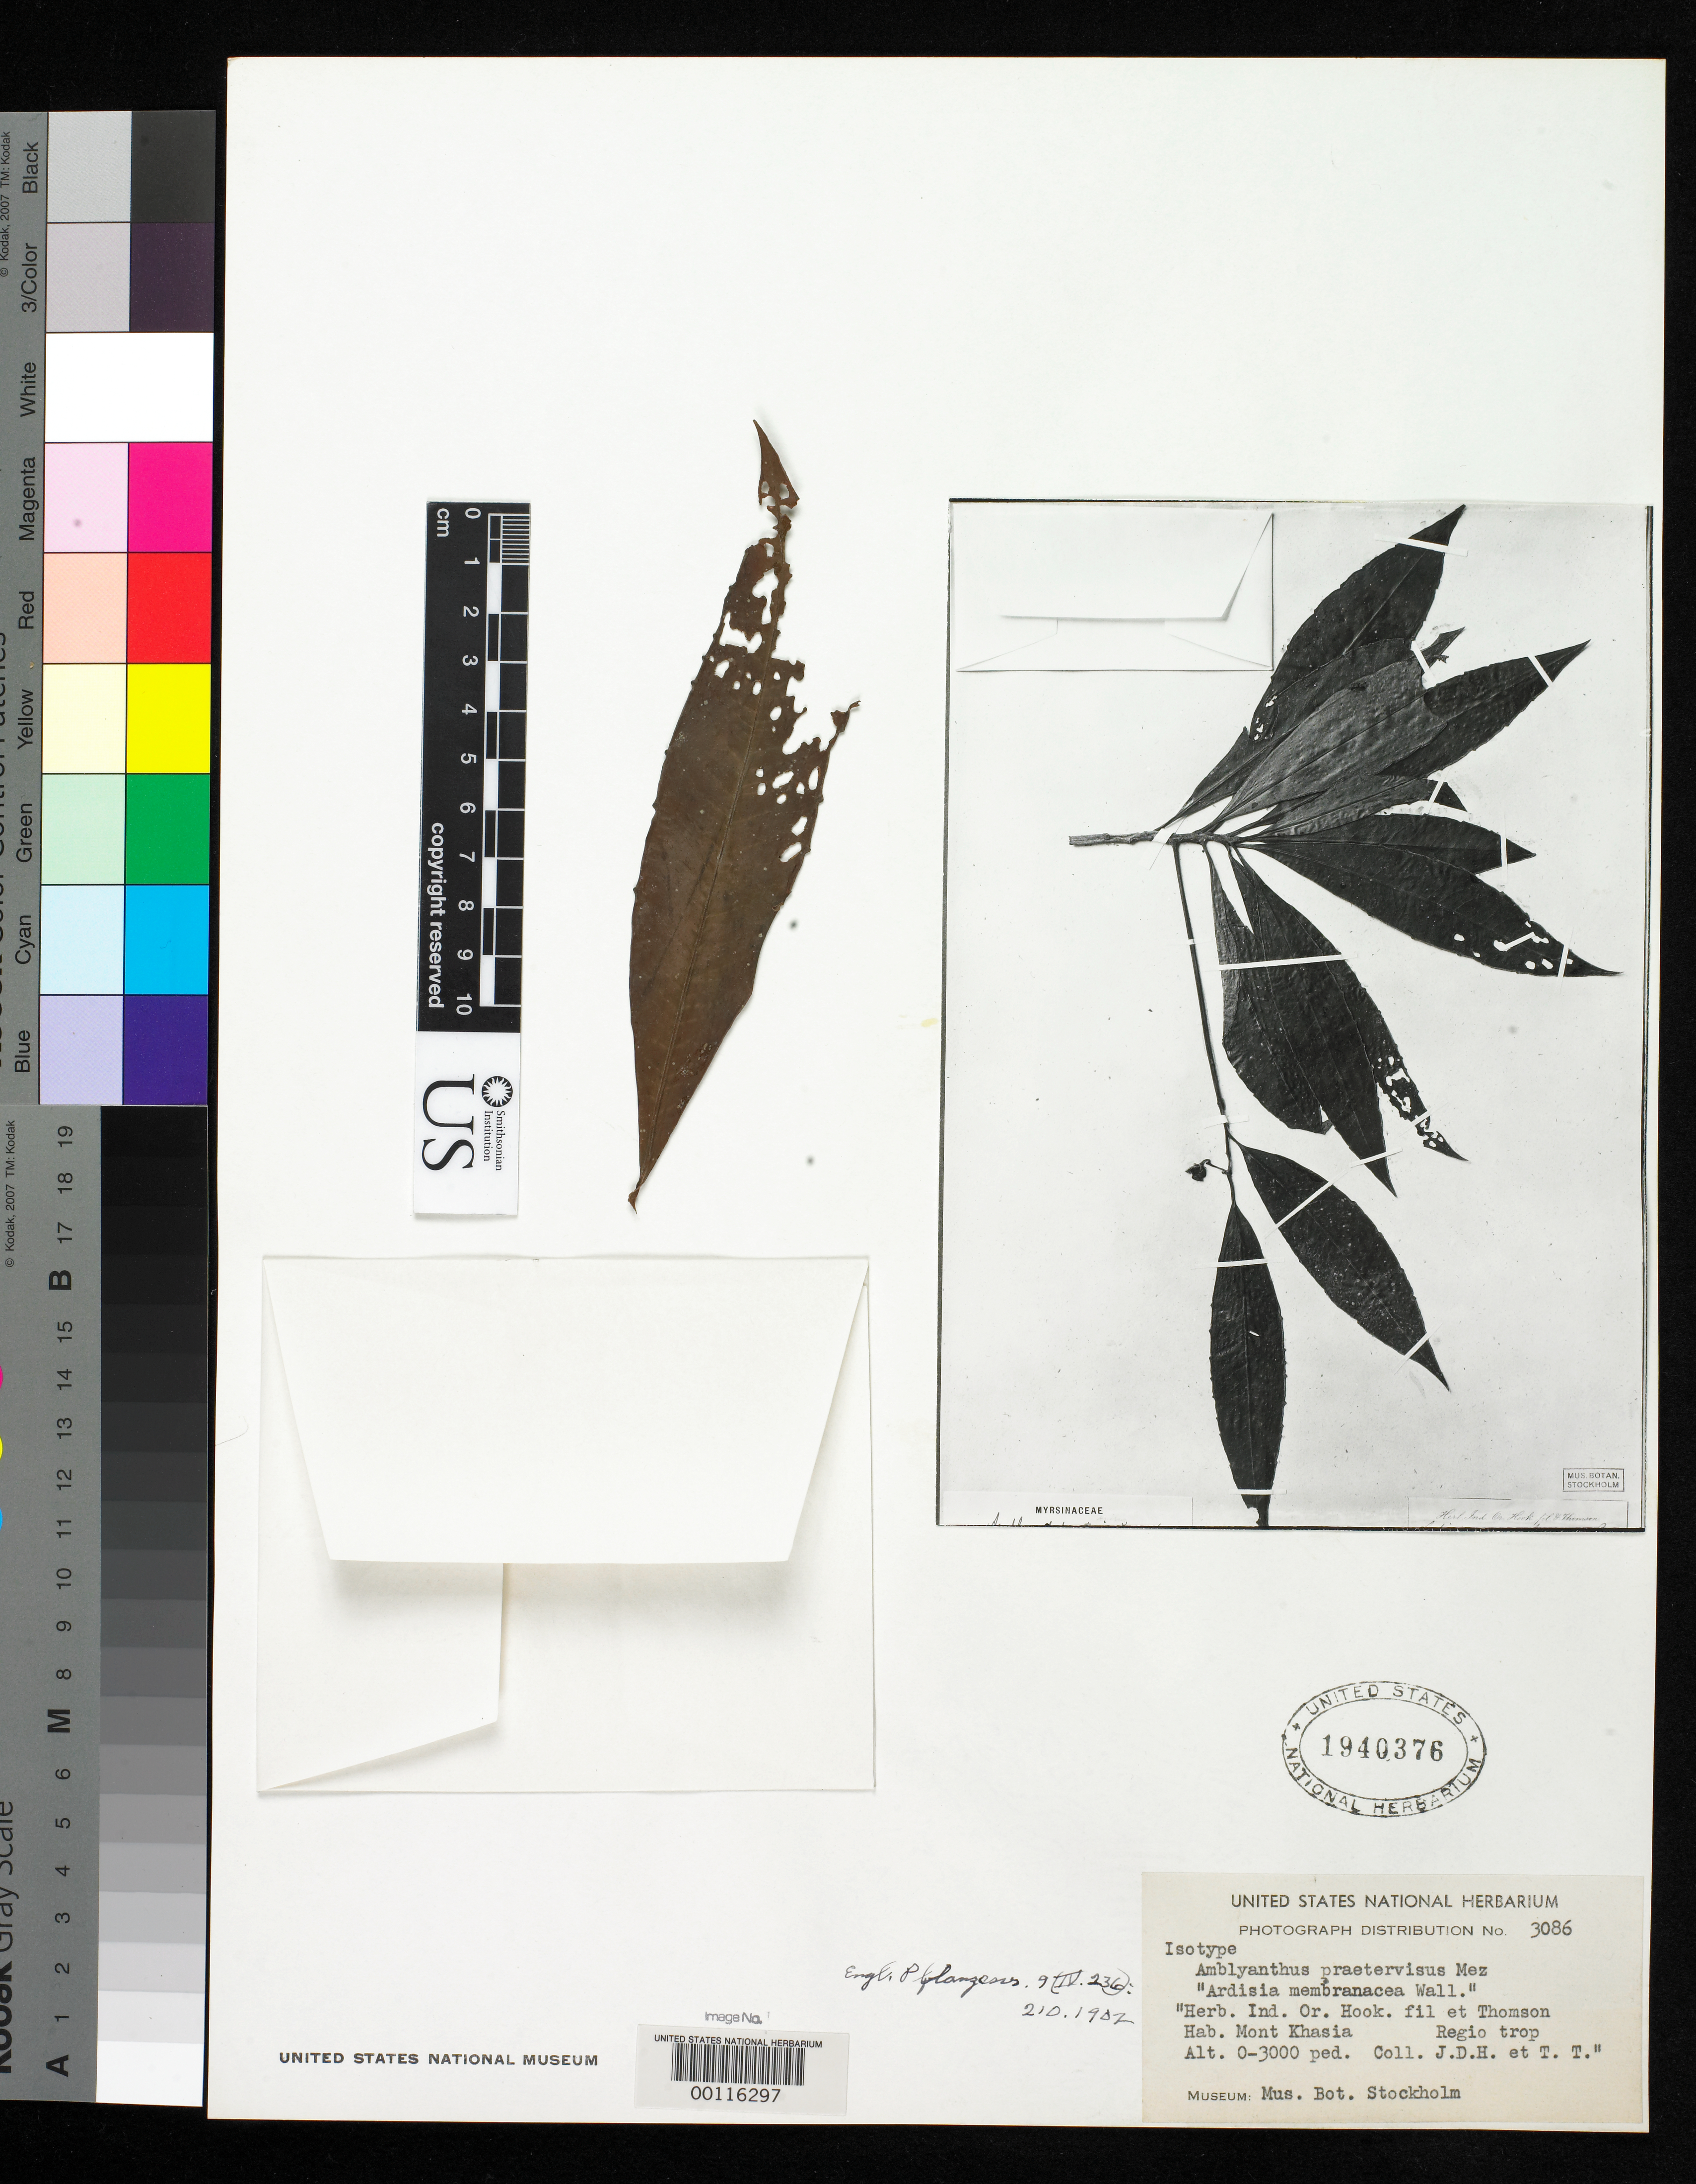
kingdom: Plantae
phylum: Tracheophyta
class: Magnoliopsida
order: Ericales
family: Primulaceae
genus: Amblyanthus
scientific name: Amblyanthus praetervisus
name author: Mez in Engl.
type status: Type Fragment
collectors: J. D. Hooker & T. Thompson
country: India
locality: Khasia Mountain.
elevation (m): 1000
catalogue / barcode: US 1940376